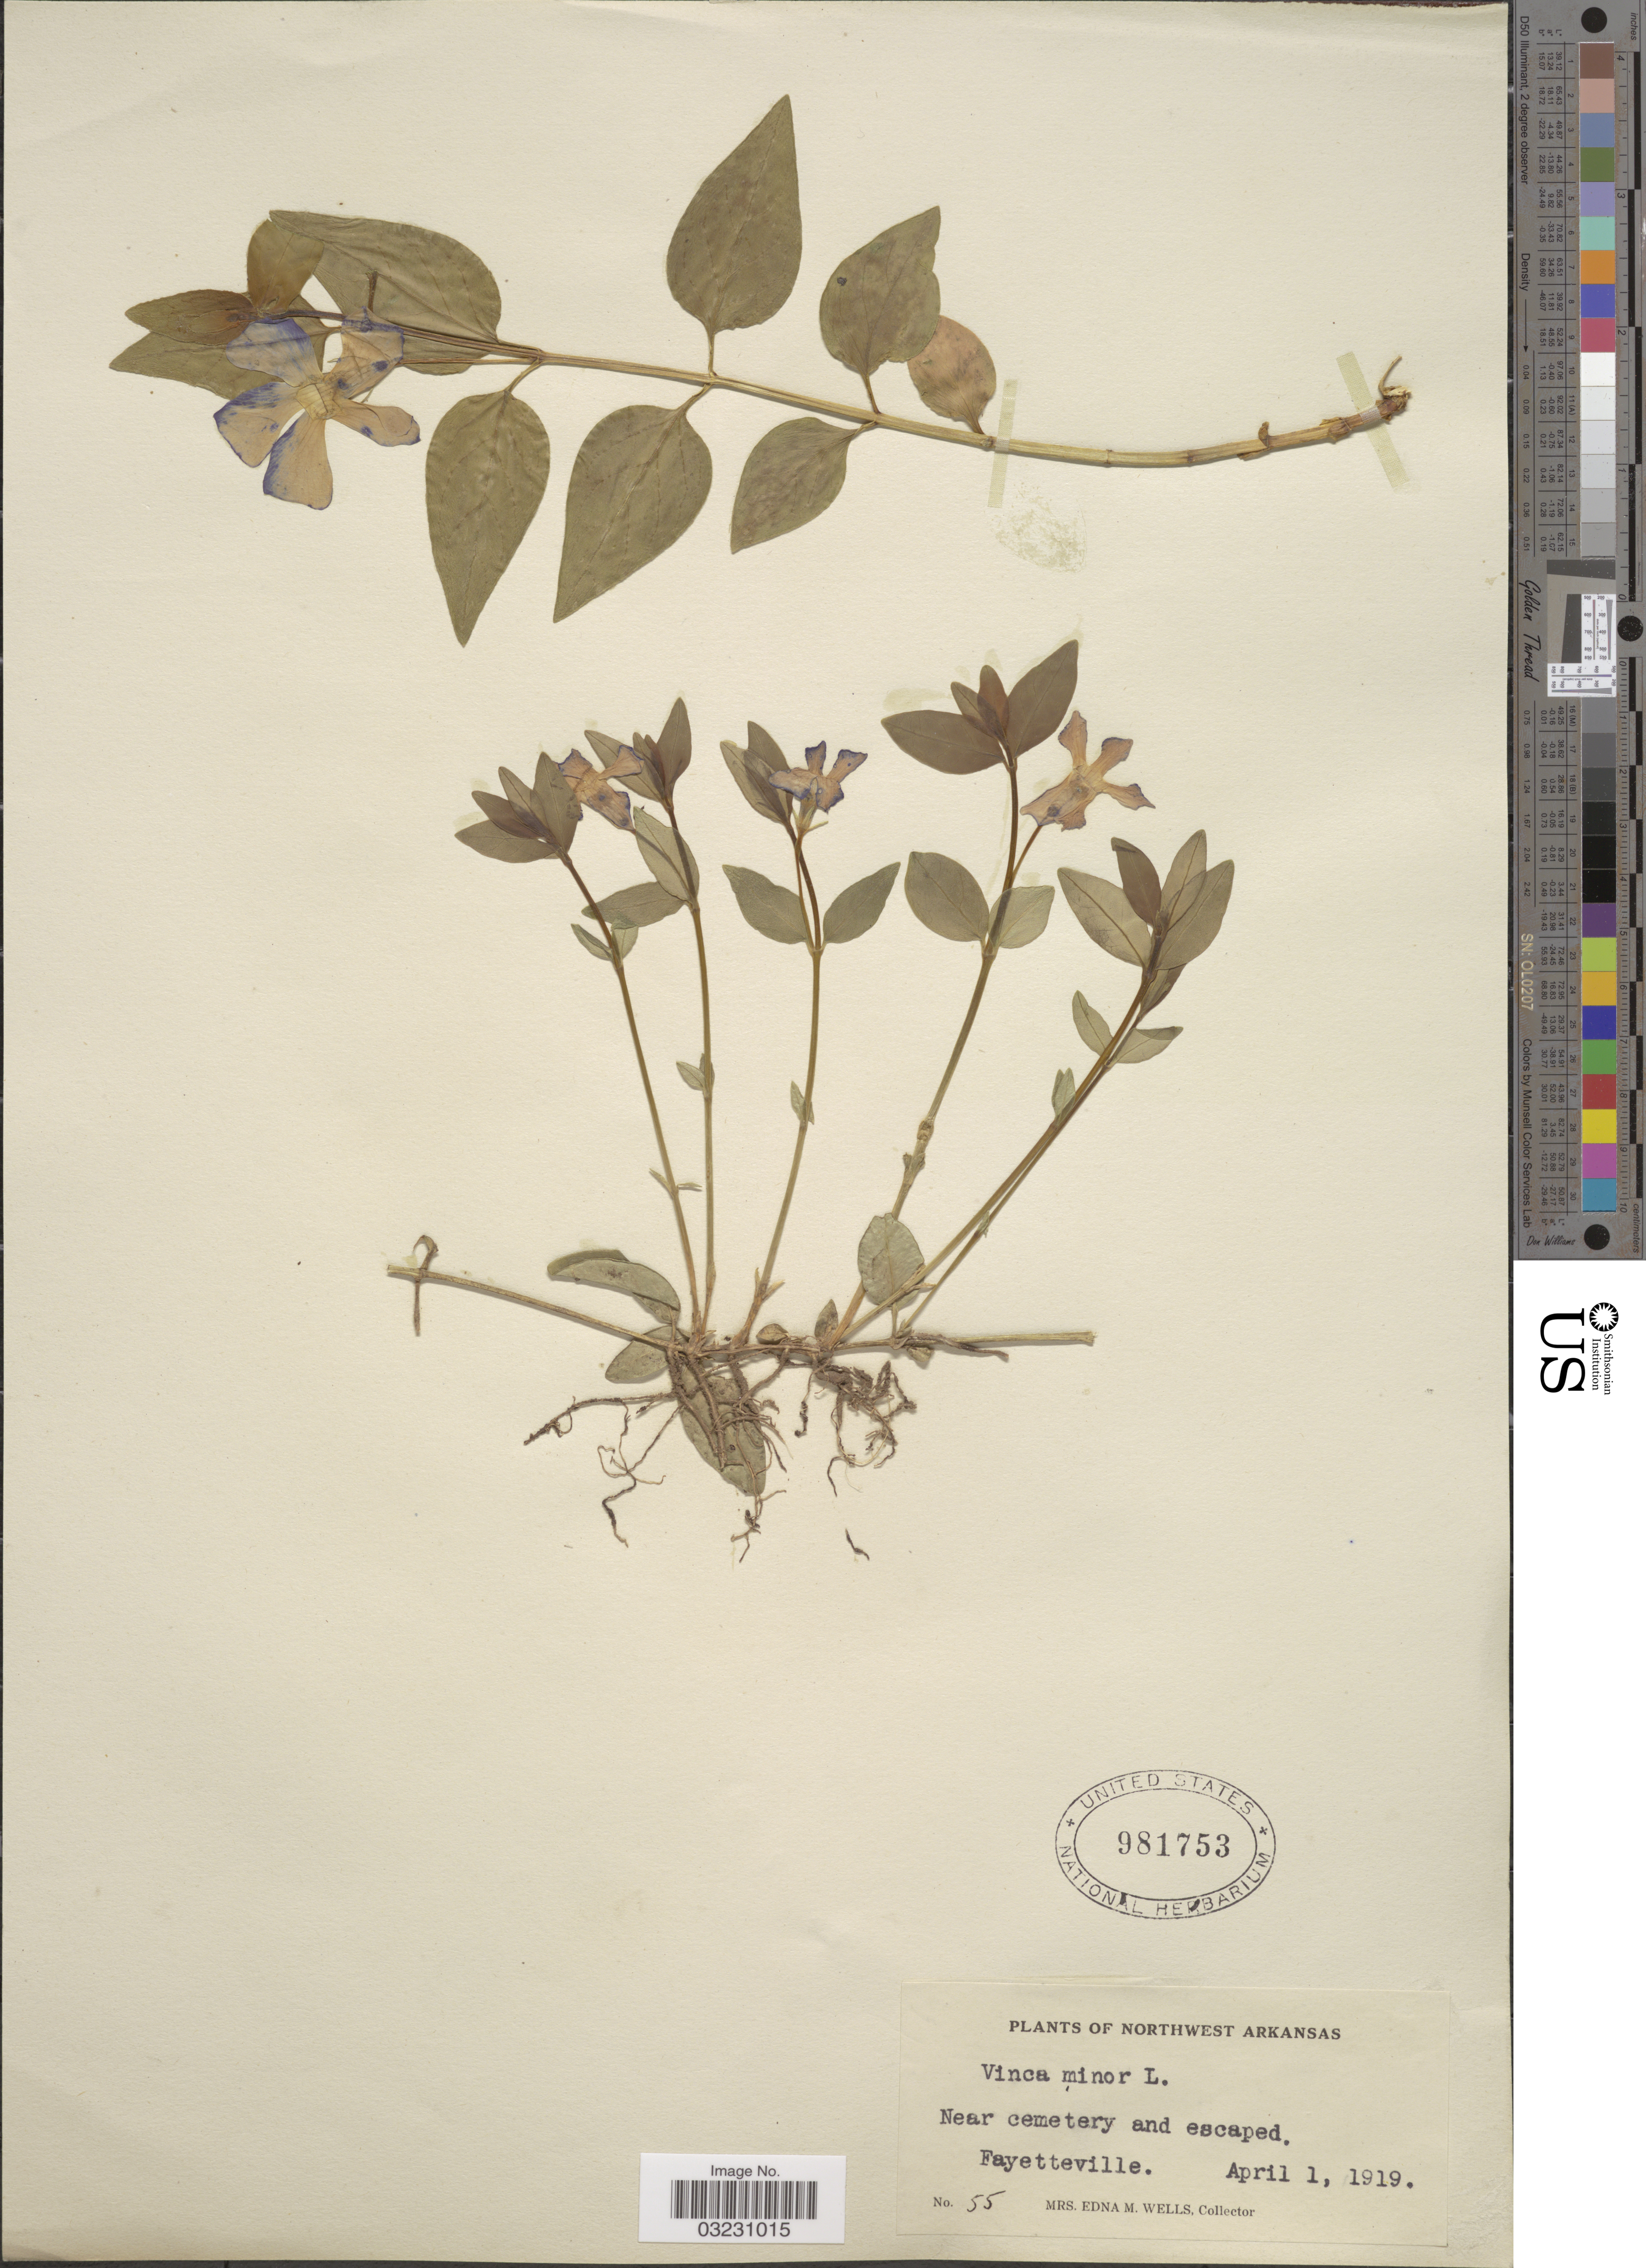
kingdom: Plantae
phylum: Tracheophyta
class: Magnoliopsida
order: Gentianales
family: Apocynaceae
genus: Vinca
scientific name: Vinca minor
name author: L.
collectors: E. M. Wells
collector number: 55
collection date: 1919-04-01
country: United States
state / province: Arkansas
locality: Northwest Arkansas. Near cemetery and escaped. Fayetteville.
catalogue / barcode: US 981753